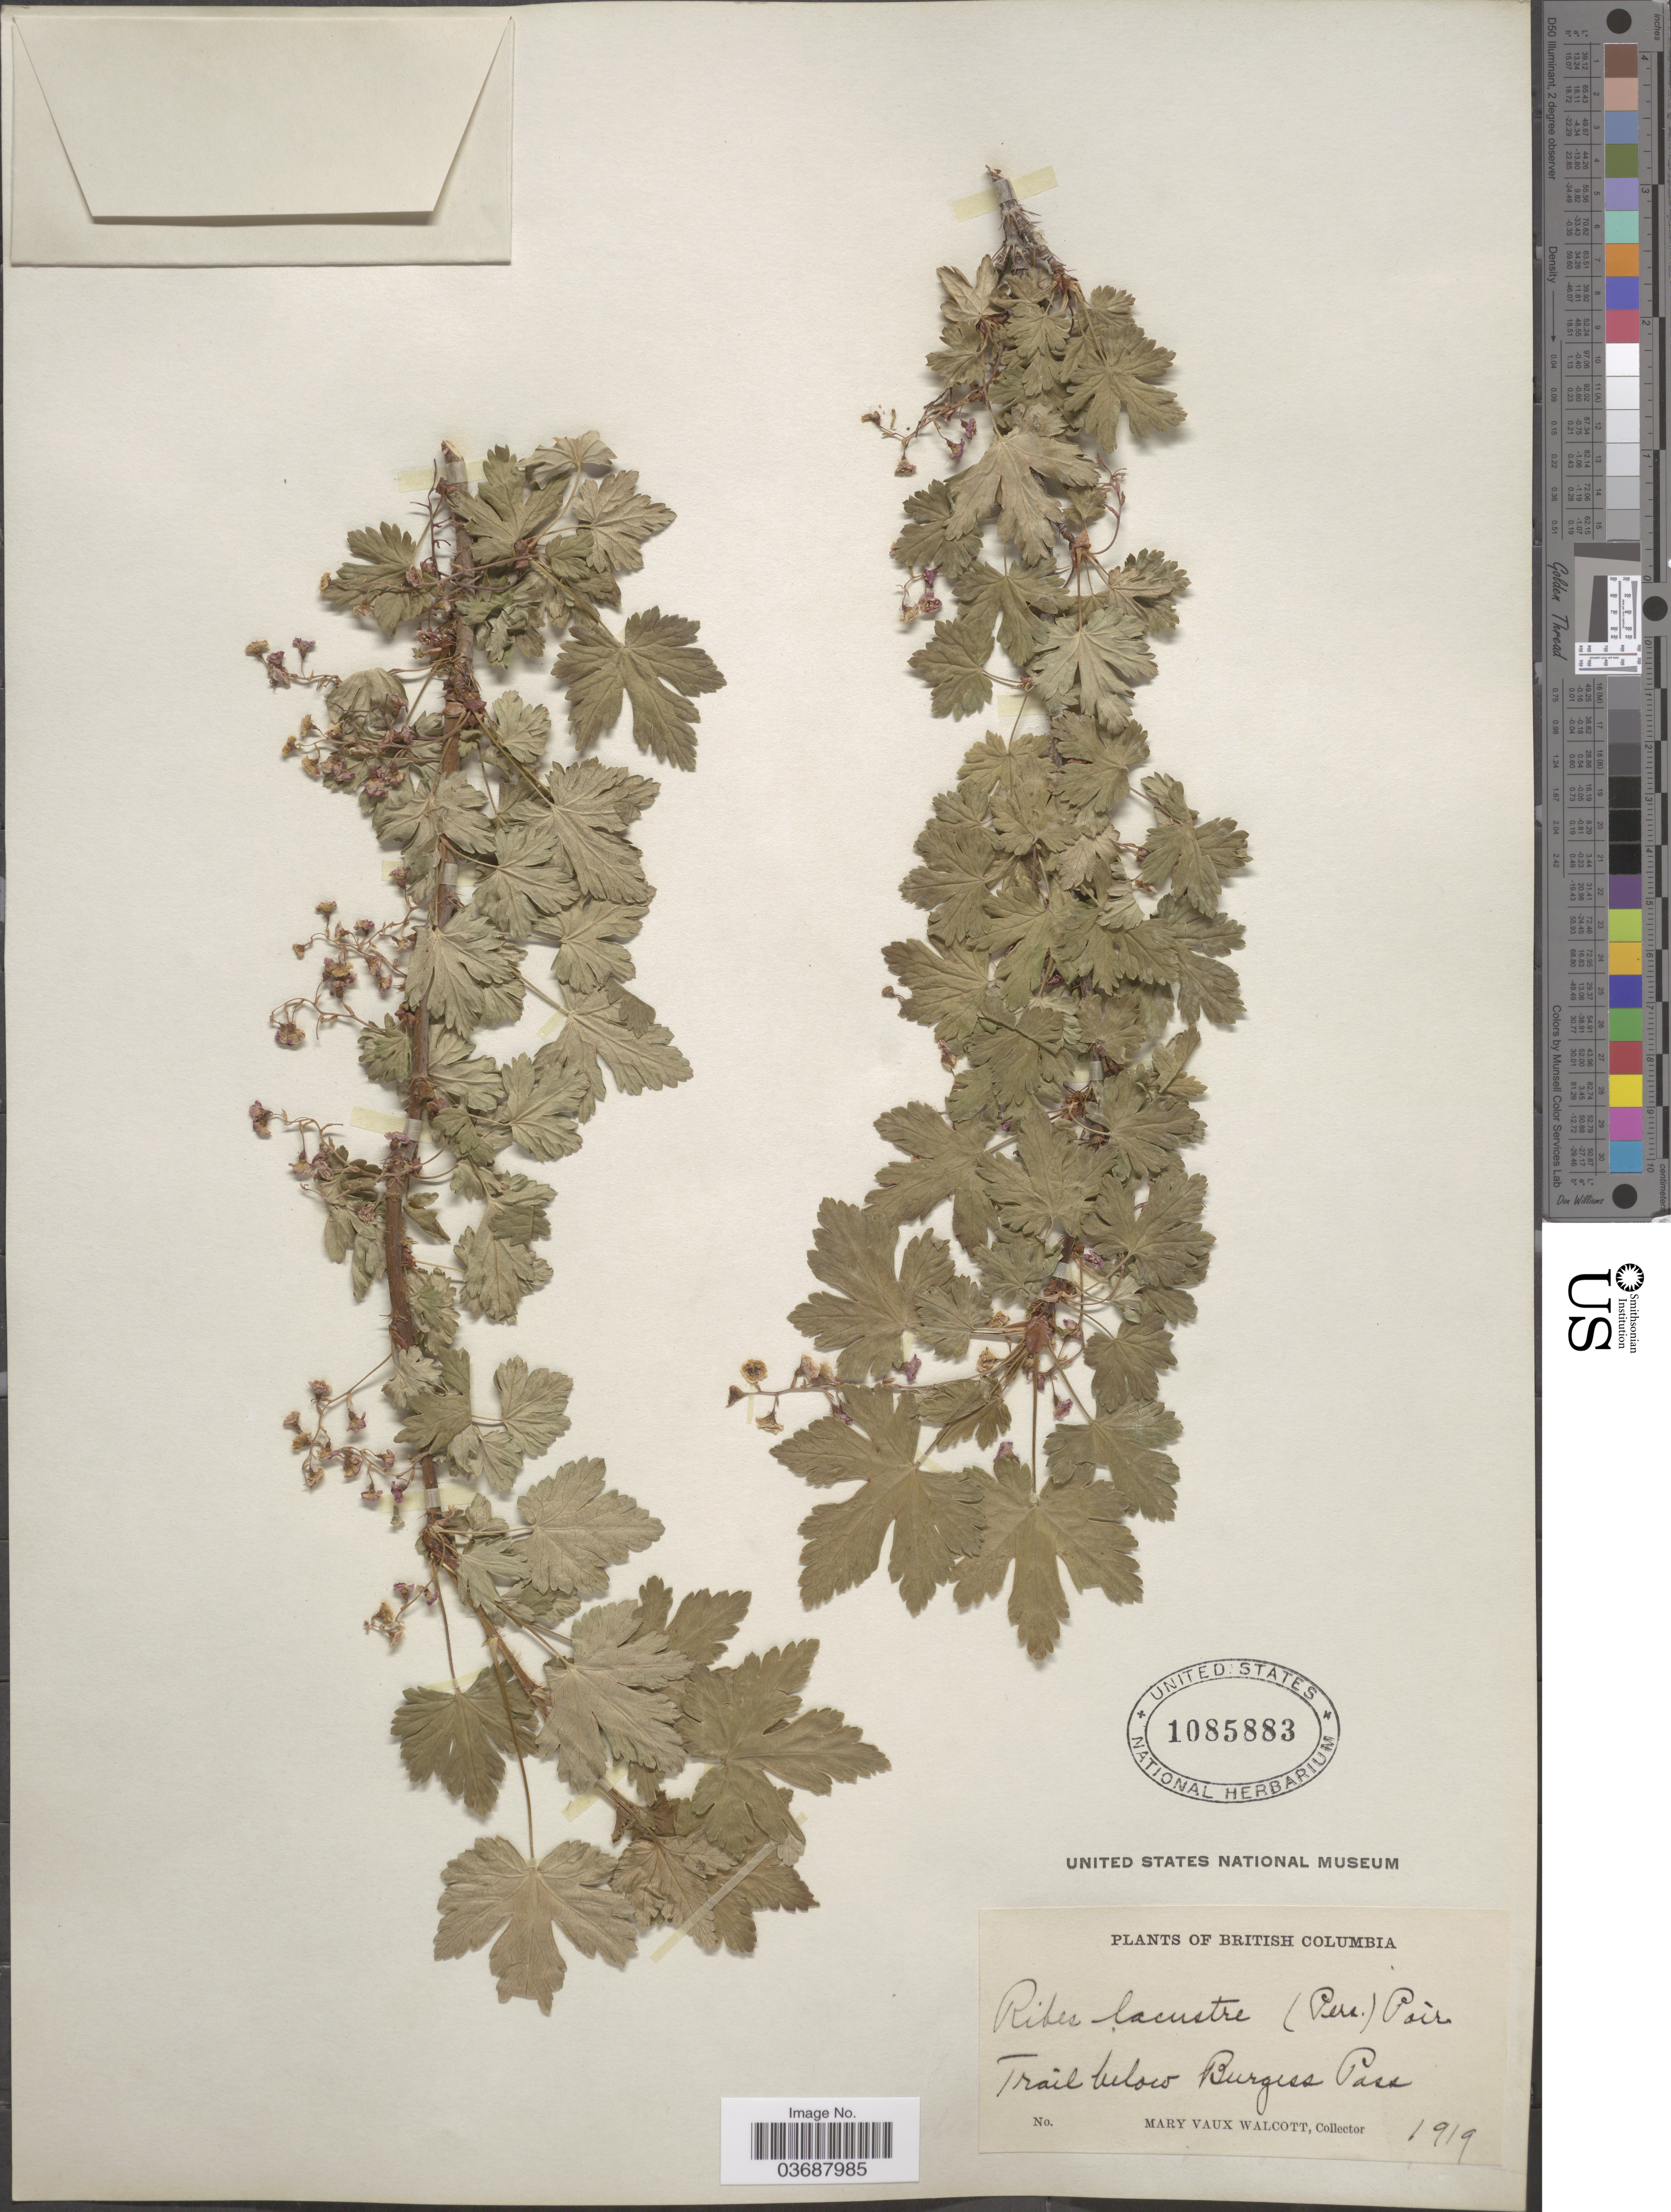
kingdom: Plantae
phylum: Tracheophyta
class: Magnoliopsida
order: Saxifragales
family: Grossulariaceae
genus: Ribes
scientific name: Ribes lacustre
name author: (Pers.) Poir.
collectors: M. Walcott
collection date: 1919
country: Canada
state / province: British Columbia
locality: Trail below Burgess Pass.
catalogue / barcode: US 1085883